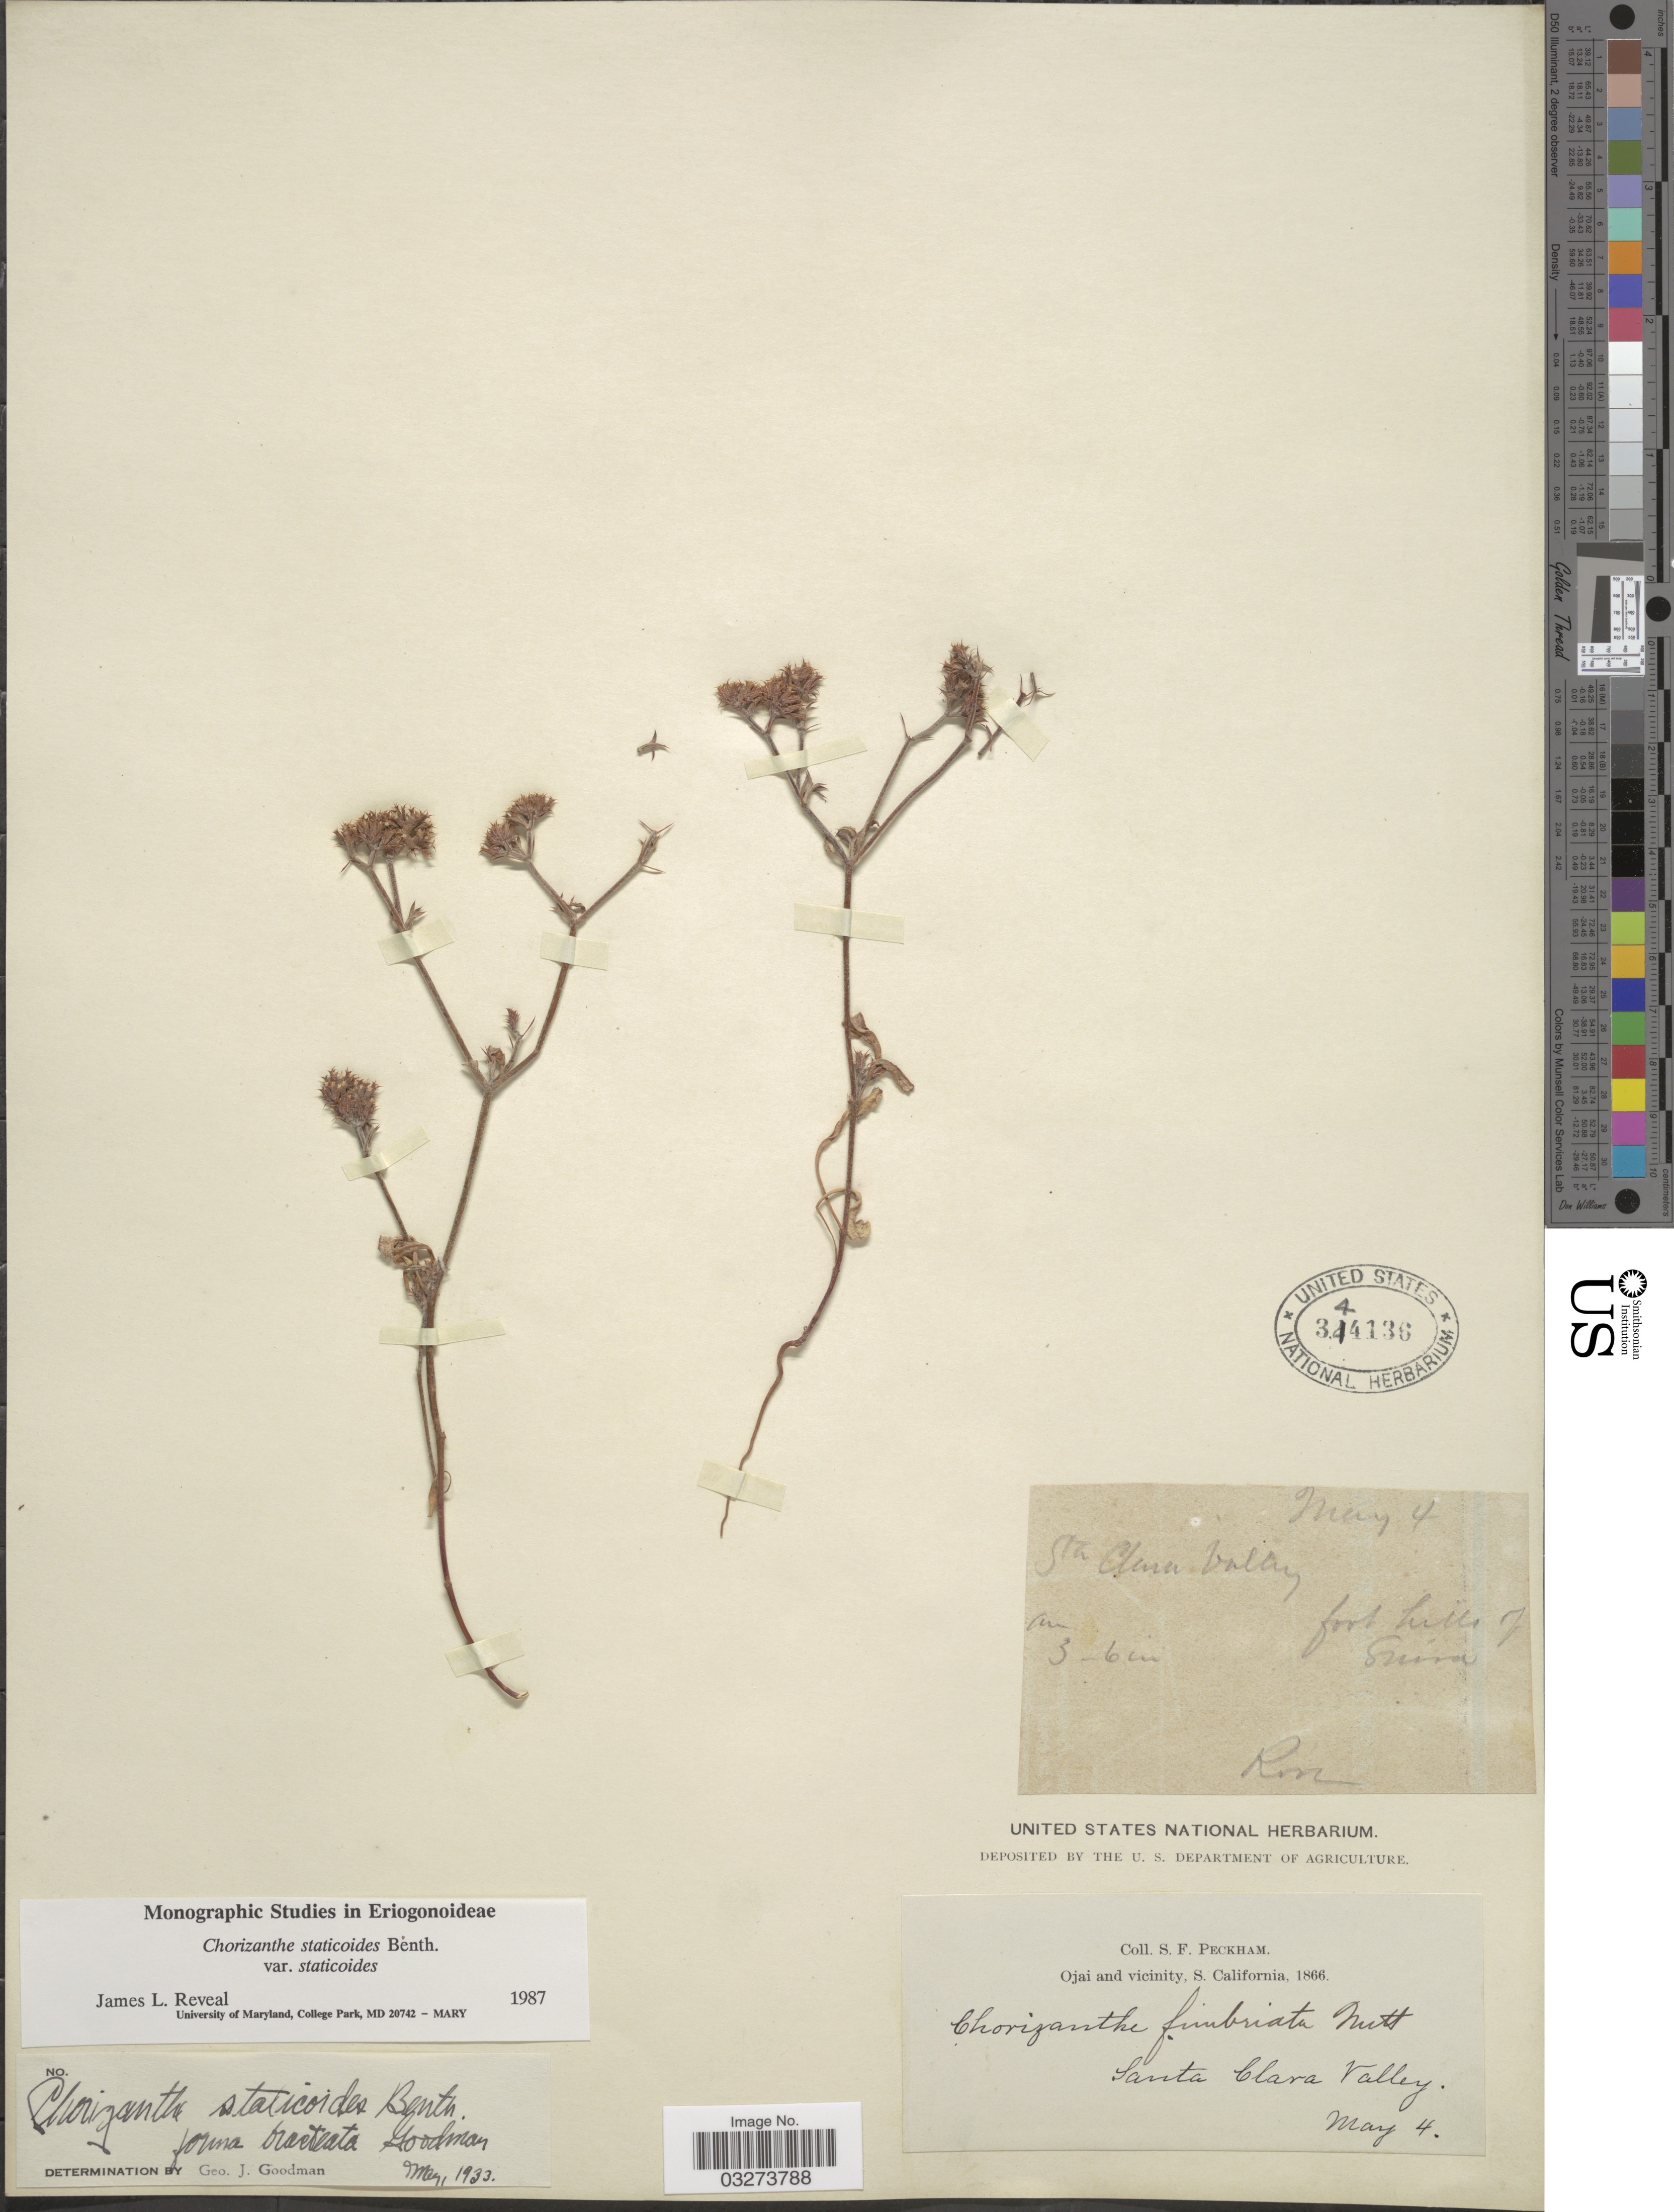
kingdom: Plantae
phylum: Tracheophyta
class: Magnoliopsida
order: Caryophyllales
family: Polygonaceae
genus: Chorizanthe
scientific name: Chorizanthe staticoides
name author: Benth.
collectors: S. Peckham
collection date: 1866-05-04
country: United States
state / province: California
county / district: Ventura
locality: Ojai and vicinity, S. California, Santa Clara Valley. Foot hills of Sierra.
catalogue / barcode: US 344136